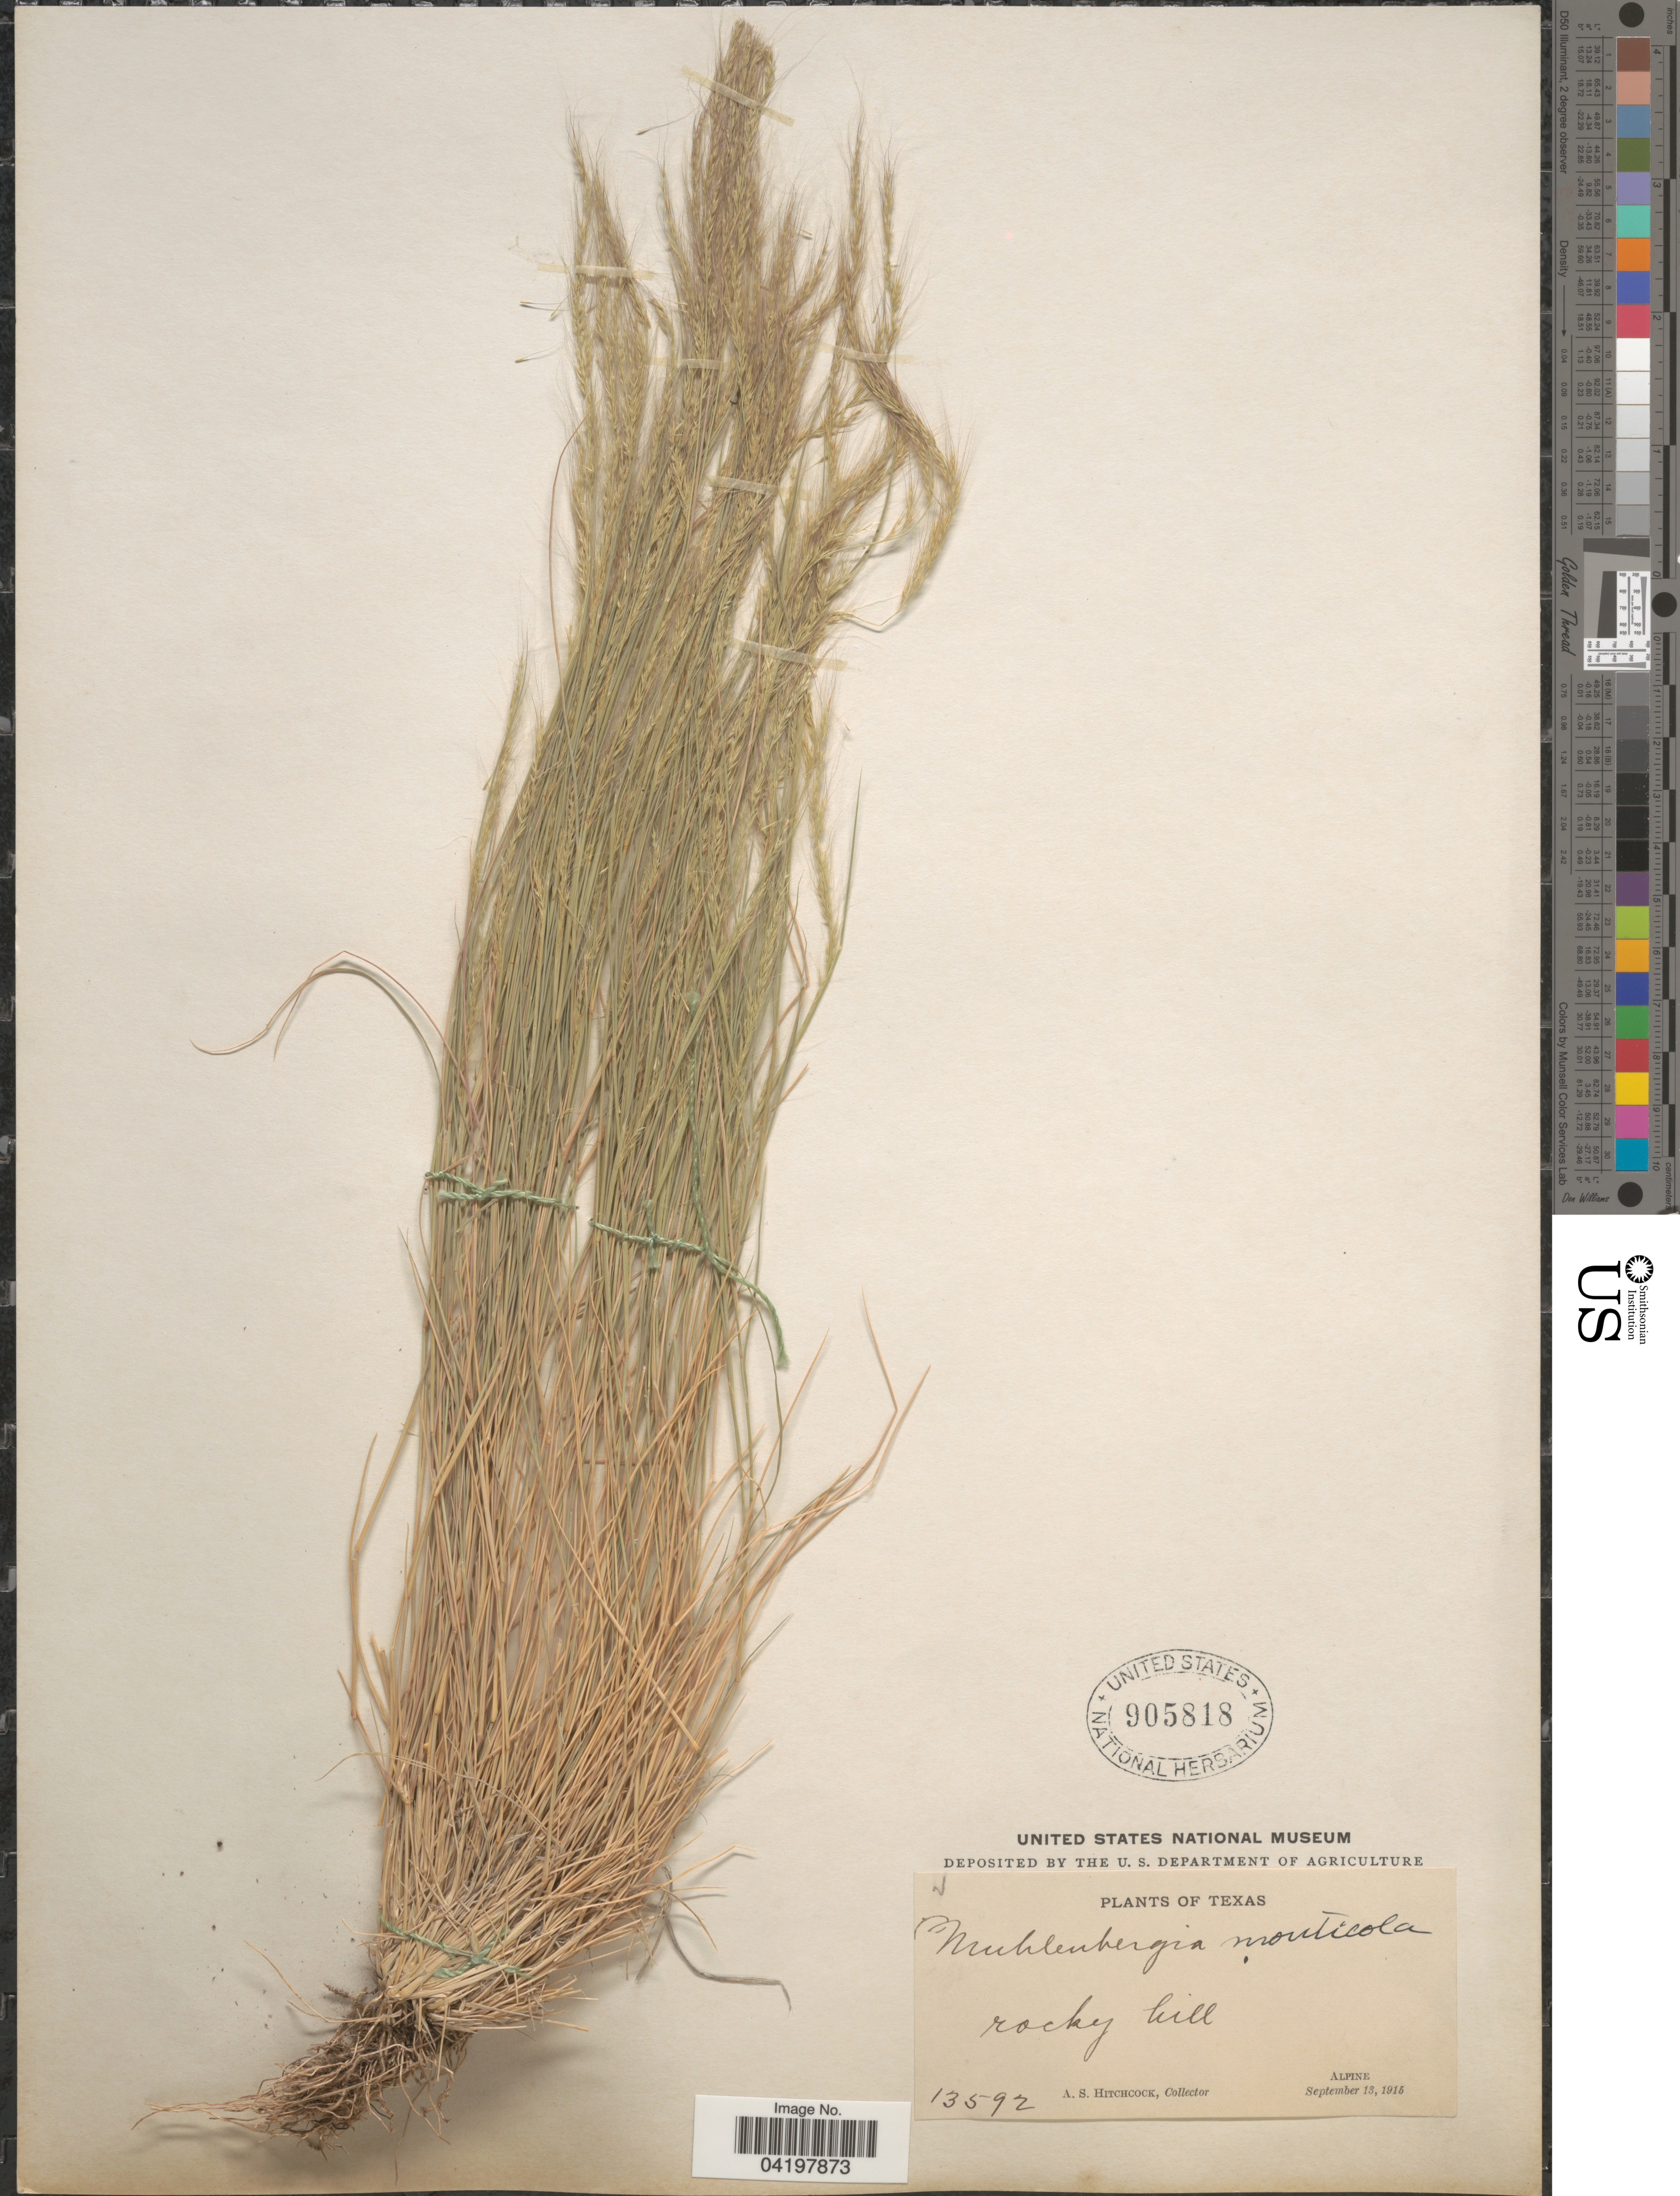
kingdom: Plantae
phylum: Tracheophyta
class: Liliopsida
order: Poales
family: Poaceae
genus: Muhlenbergia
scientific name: Muhlenbergia tenuifolia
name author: (Kunth) Kunth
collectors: A. S. Hitchcock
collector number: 13592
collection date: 1915-09-13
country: United States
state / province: Texas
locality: Alpine.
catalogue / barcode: US 905818